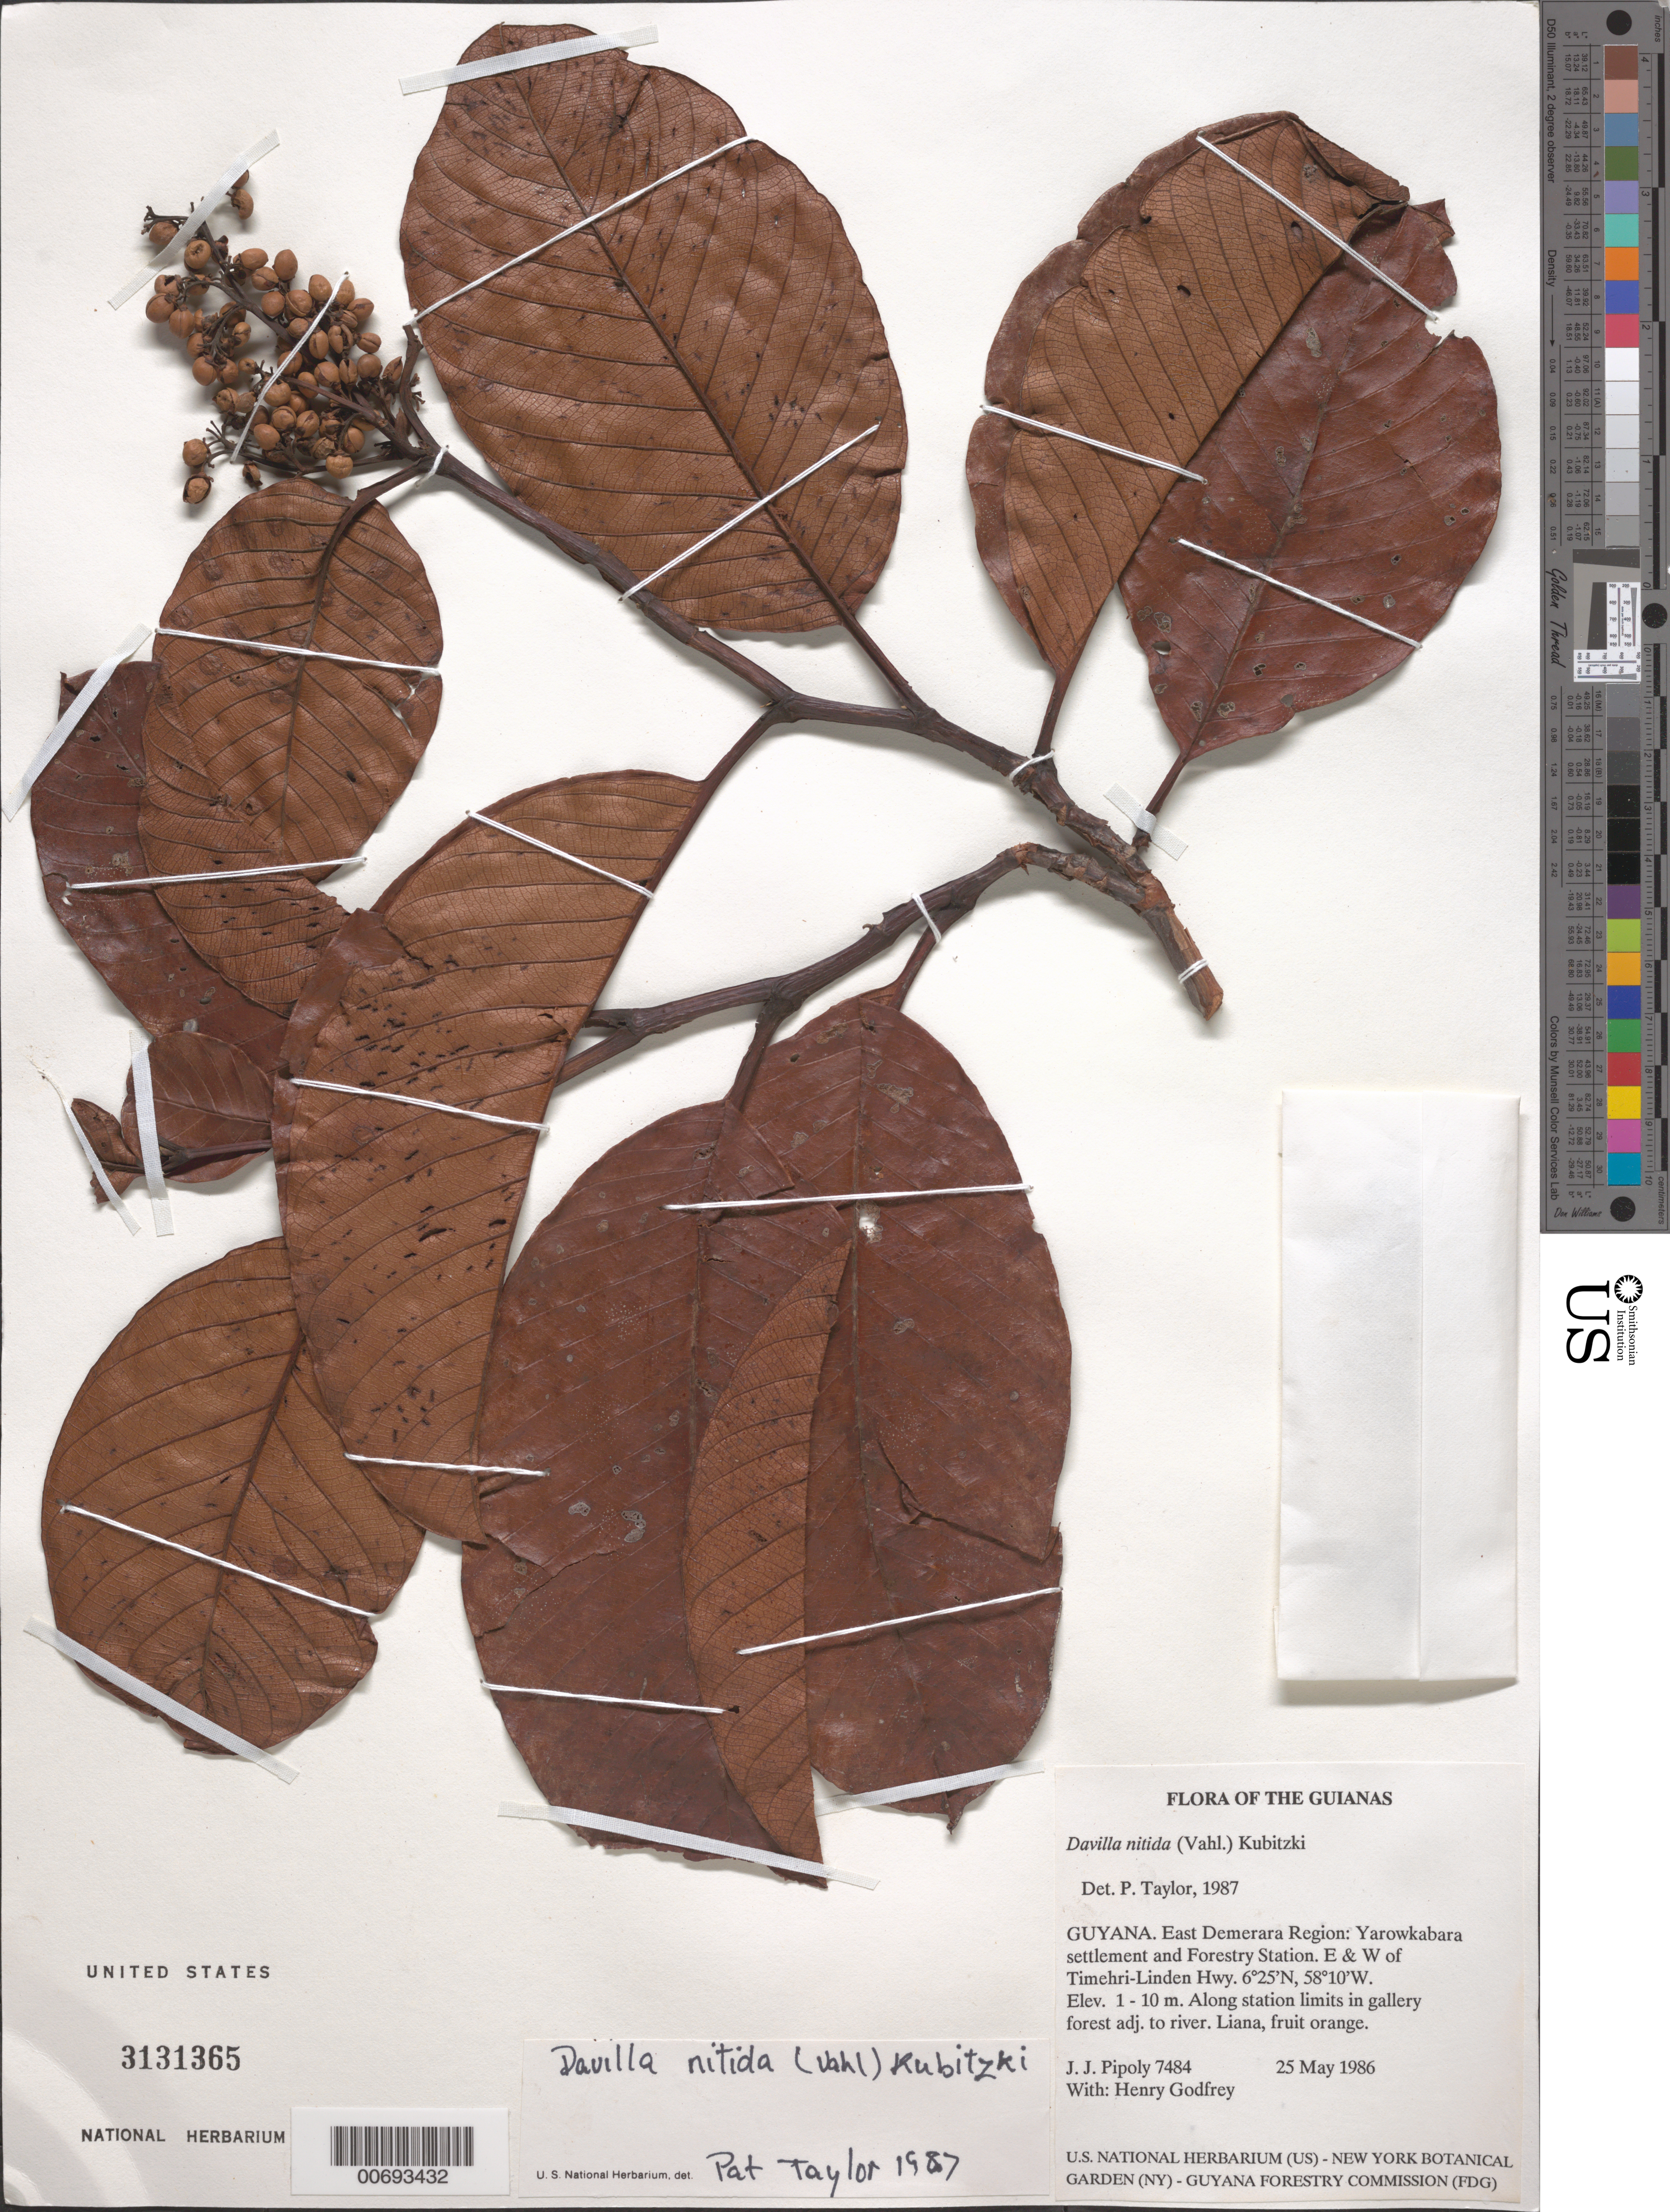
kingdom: Plantae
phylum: Tracheophyta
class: Magnoliopsida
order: Dilleniales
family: Dilleniaceae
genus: Davilla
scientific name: Davilla nitida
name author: (Vahl) Kubitzki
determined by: Taylor, P.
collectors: J. J. Pipoly & H. Godfrey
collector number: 7484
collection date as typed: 25 May 1986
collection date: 1986-05-25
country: Guyana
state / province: Demerara-Mahaica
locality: Yarowkabra settlement and Forestry Station. E & W of Timehri-Linden Hwy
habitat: Along station limits in gallery forest adj. to river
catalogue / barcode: US 3131365